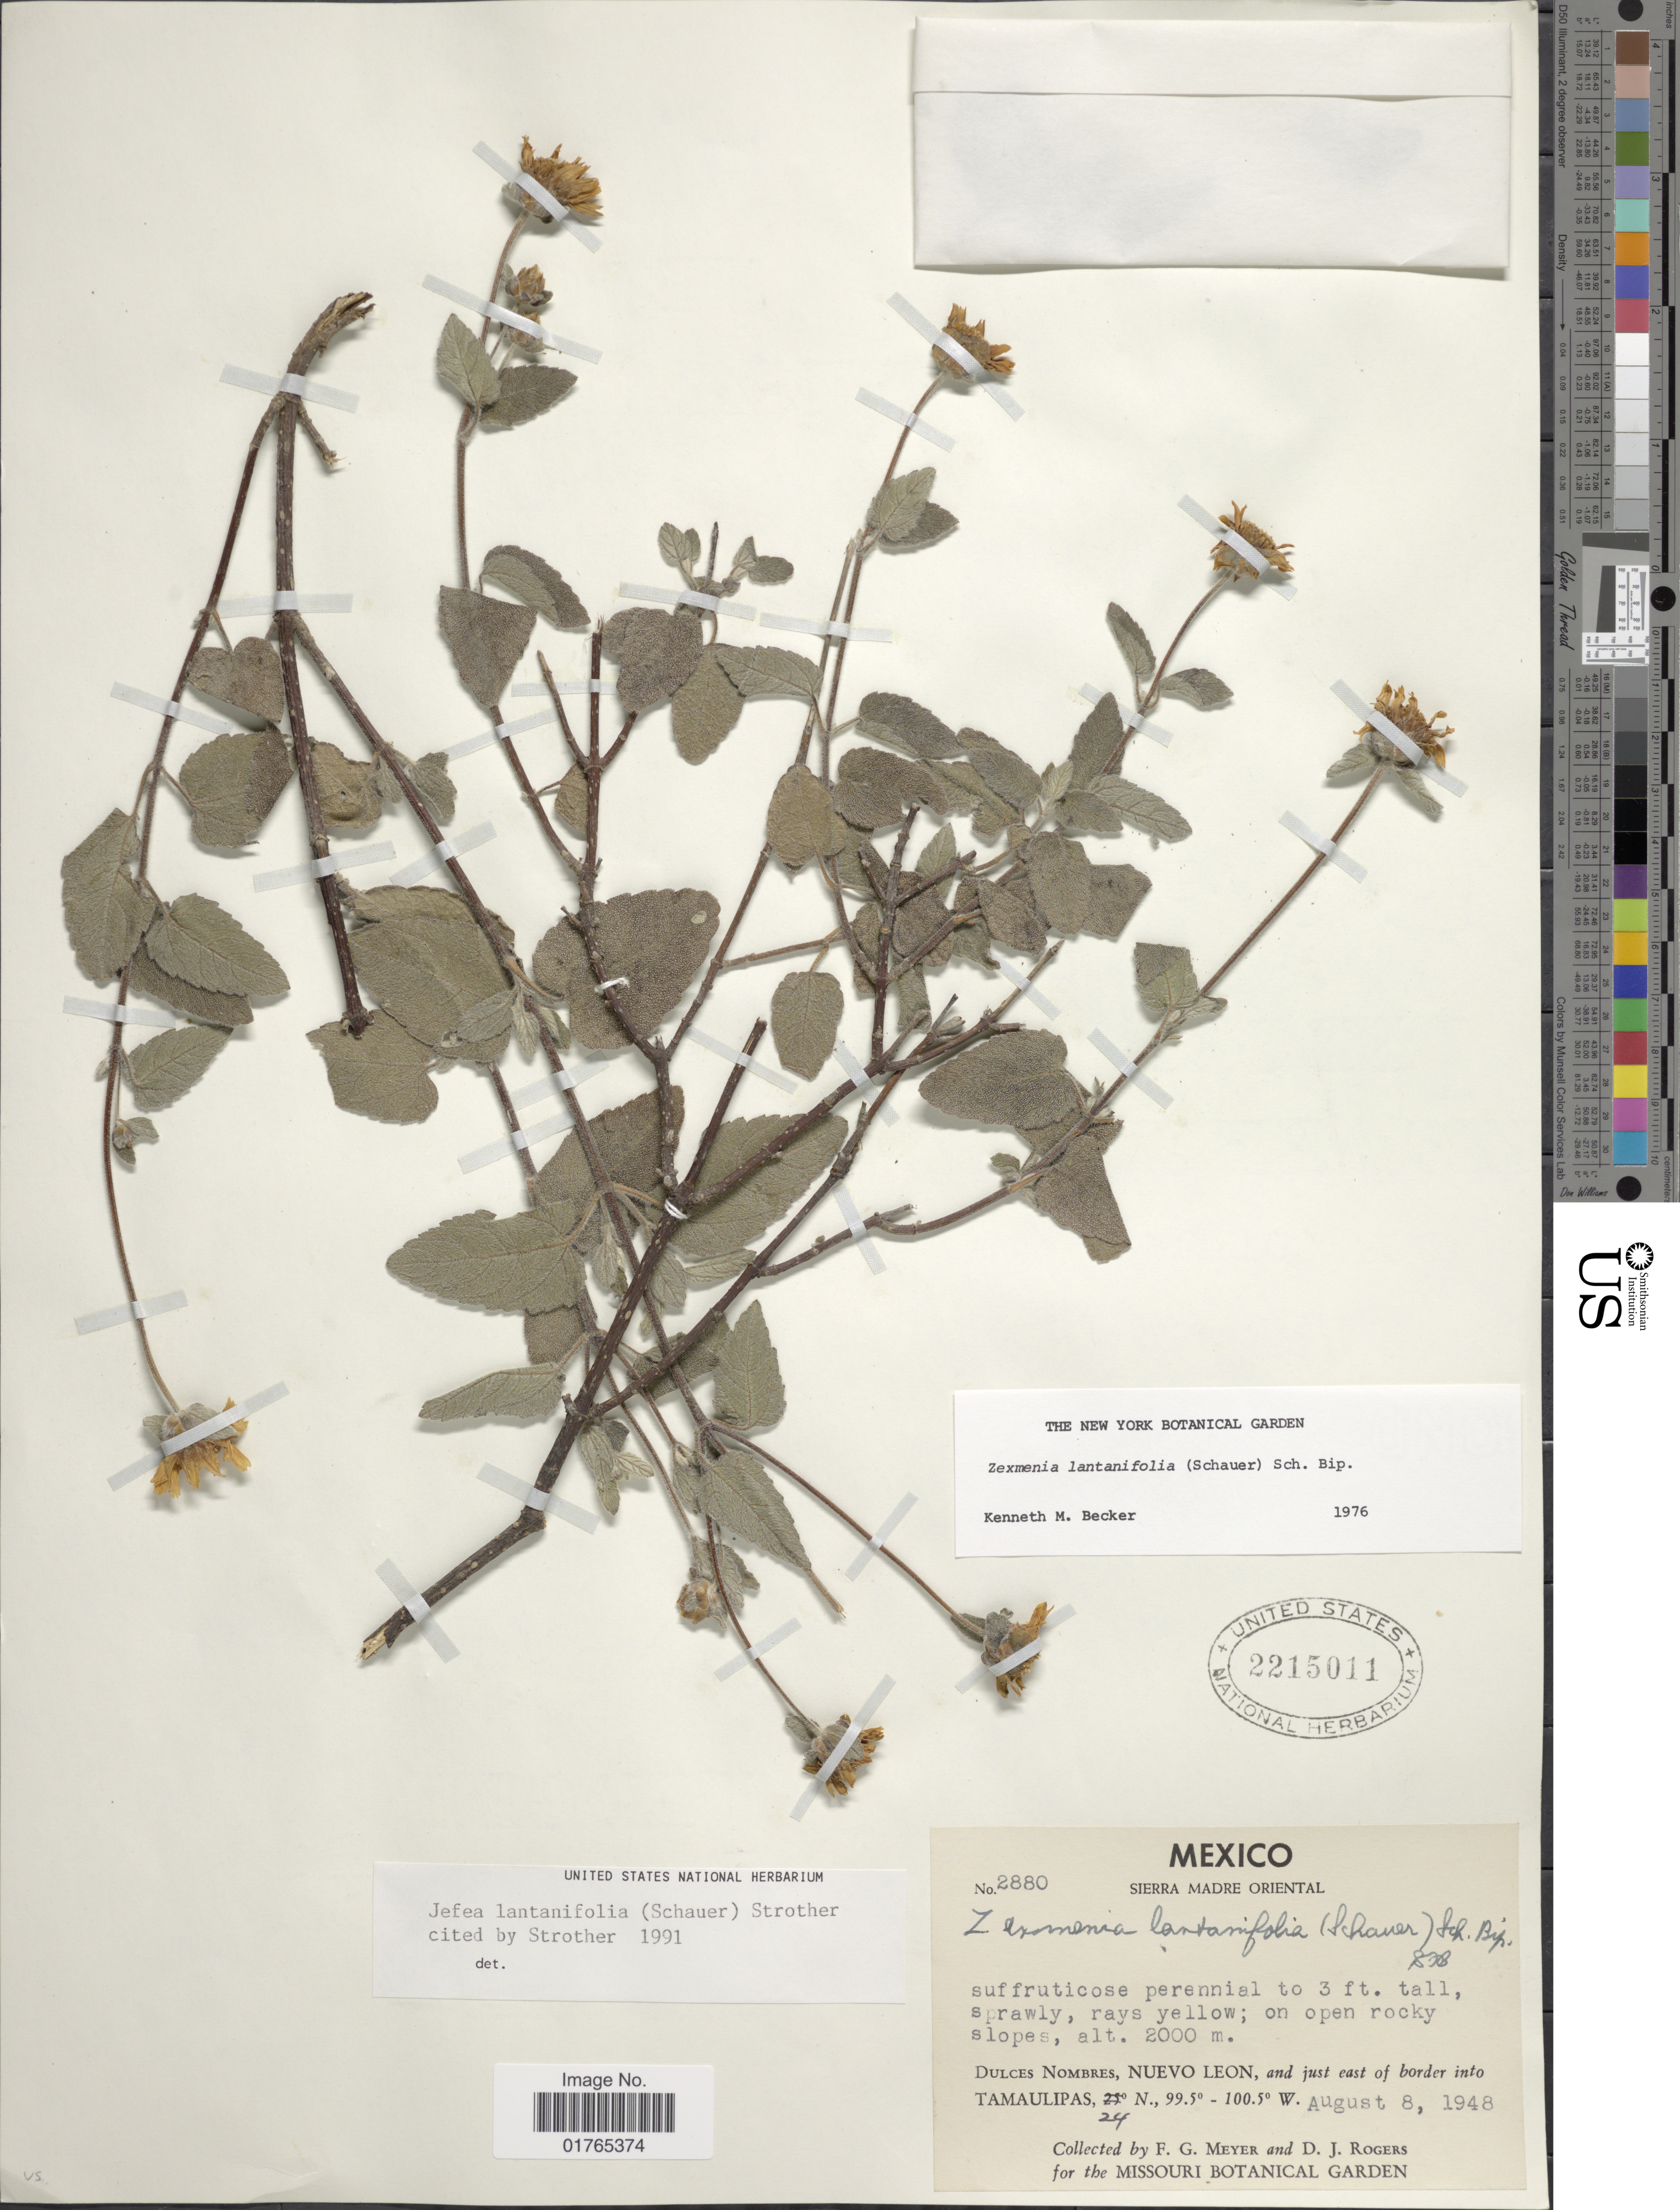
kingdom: Plantae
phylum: Tracheophyta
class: Magnoliopsida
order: Asterales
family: Asteraceae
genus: Jefea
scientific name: Jefea lantanifolia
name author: (S. Schauer) Strother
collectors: F. G. Meyer & D. J. Rogers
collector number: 2880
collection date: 1948-08-08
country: Mexico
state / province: Nuevo León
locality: On open rocky slopes, Dulces Nombres, and just east of border into Tamaulipas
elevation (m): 2000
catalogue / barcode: US 2215011